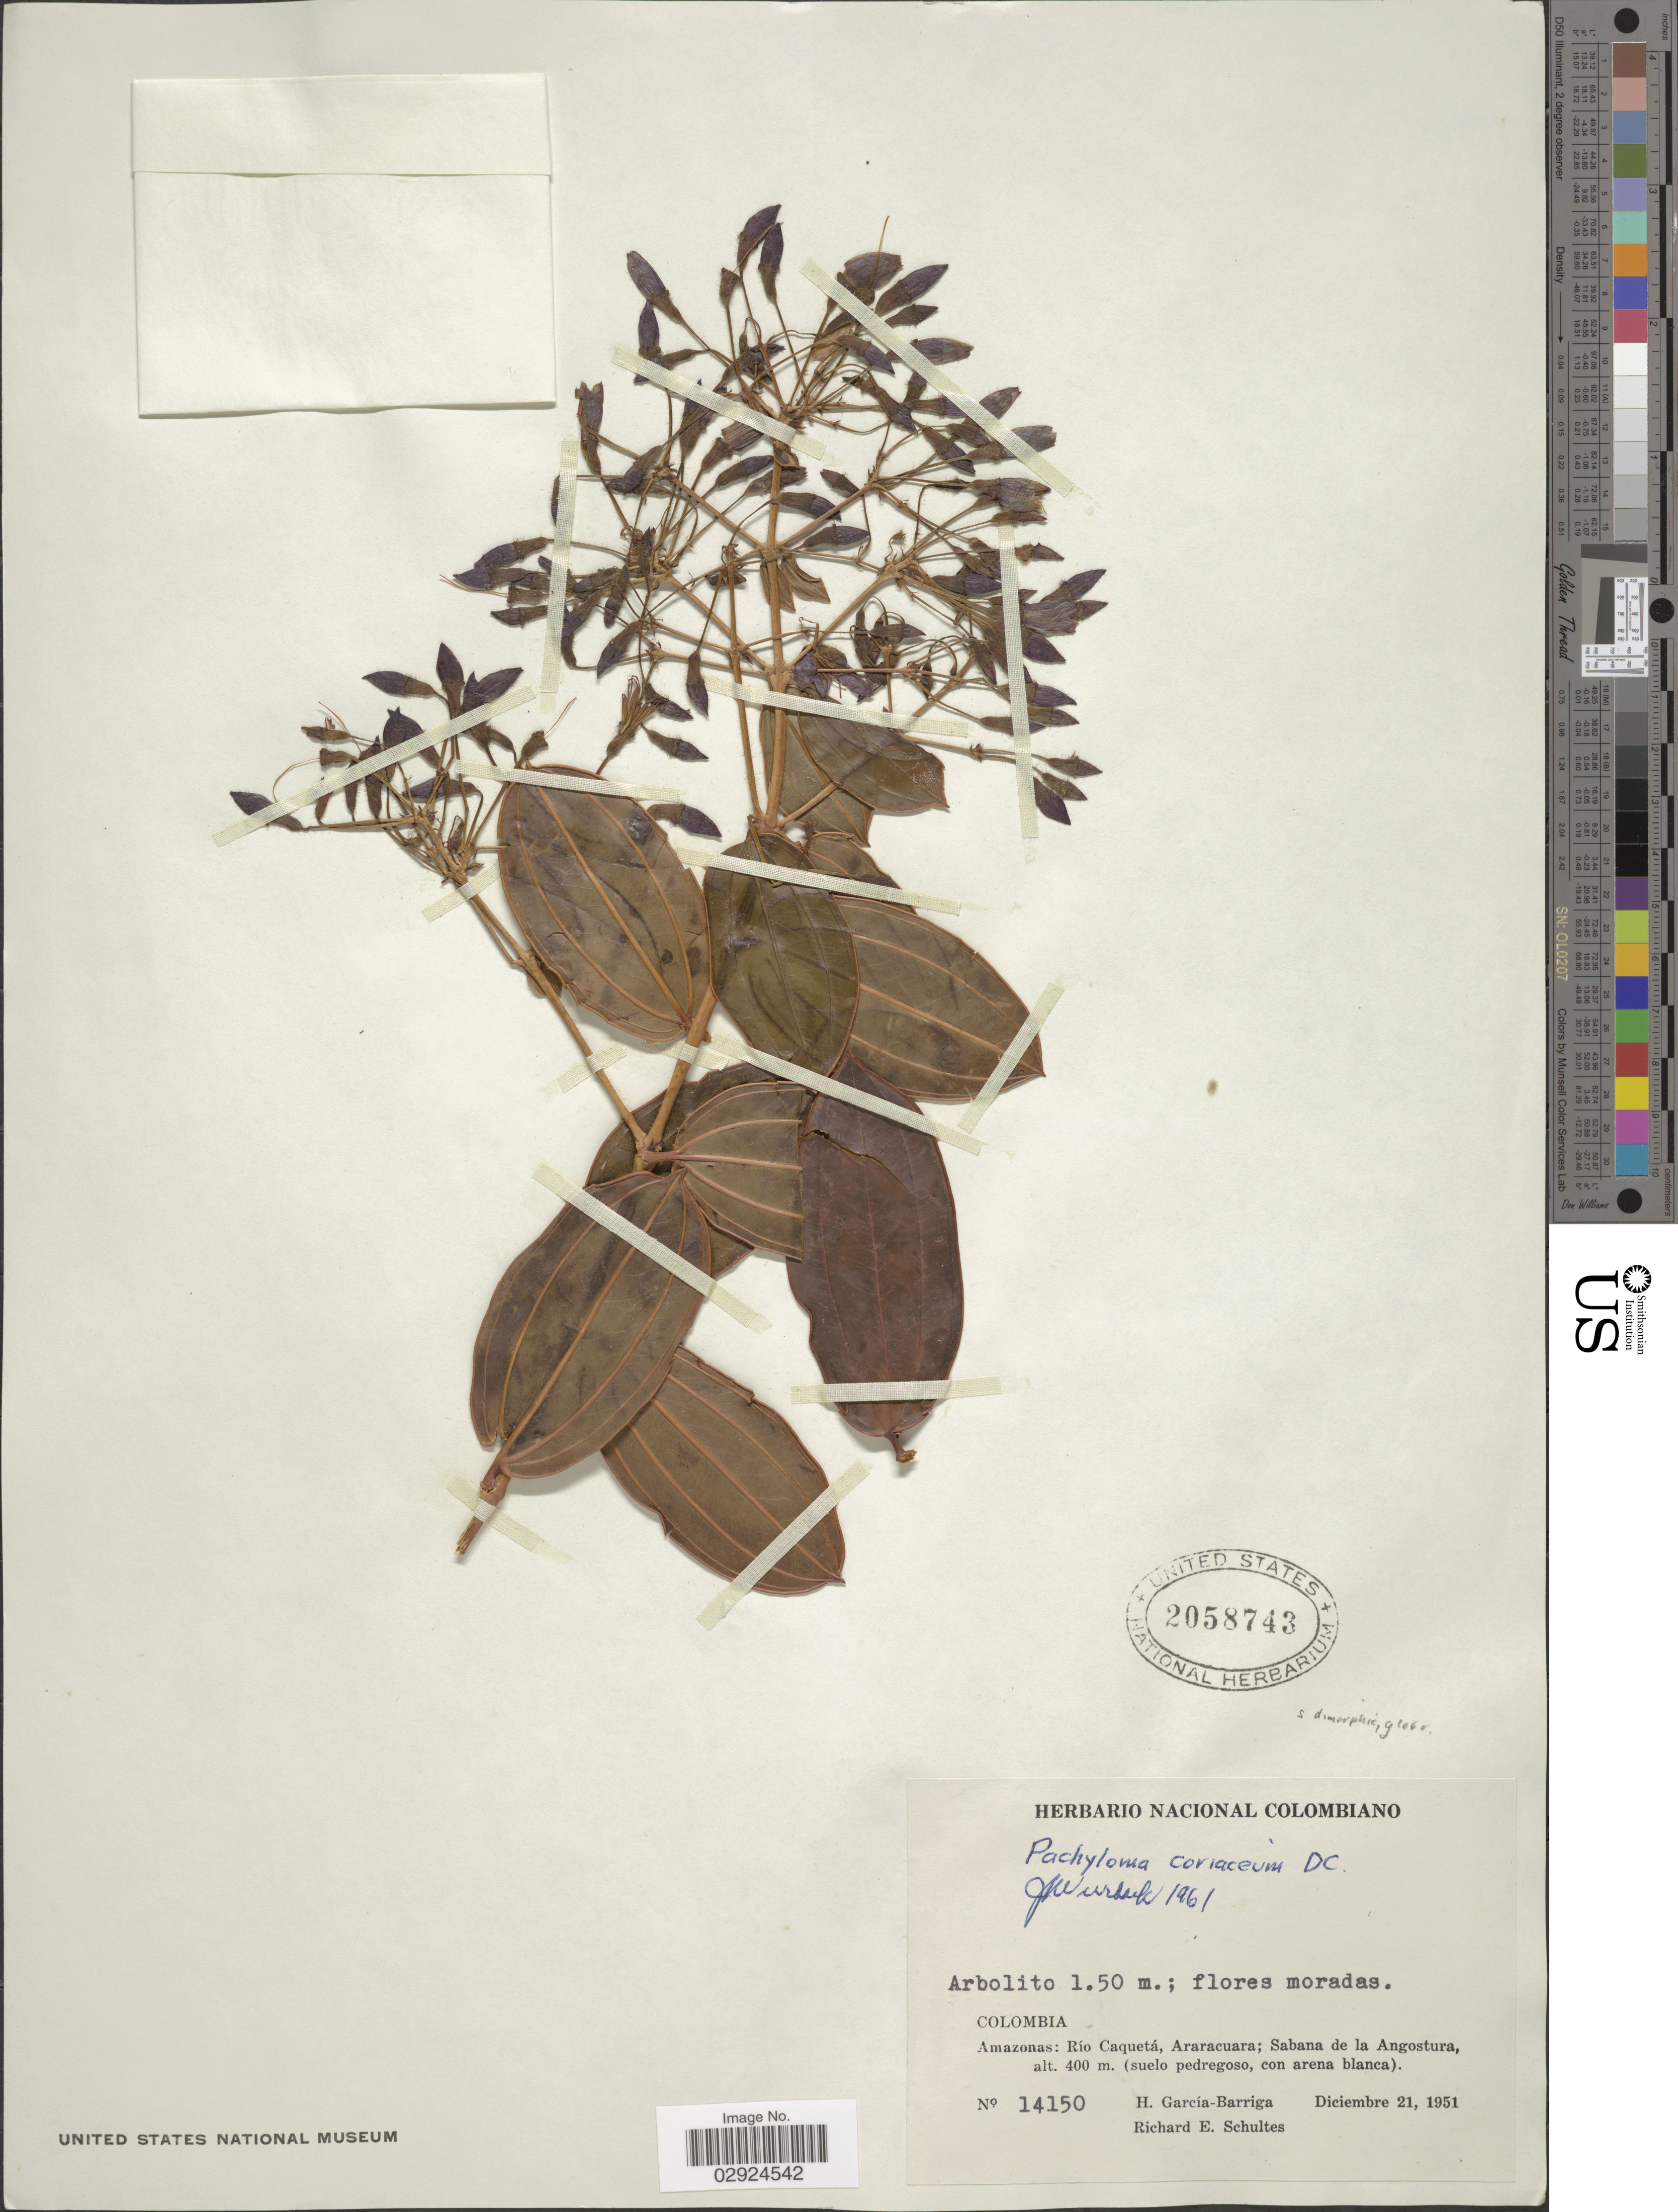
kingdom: Plantae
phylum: Tracheophyta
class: Magnoliopsida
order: Myrtales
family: Melastomataceae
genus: Pachyloma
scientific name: Pachyloma coriaceum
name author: DC.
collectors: H. García Barriga & R. E. Schultes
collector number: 14150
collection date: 1951-12-21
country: Colombia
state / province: Amazônas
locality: Río Caquetá, Araracuara: Sabana de la Angostura.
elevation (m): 400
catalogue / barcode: US 2058743